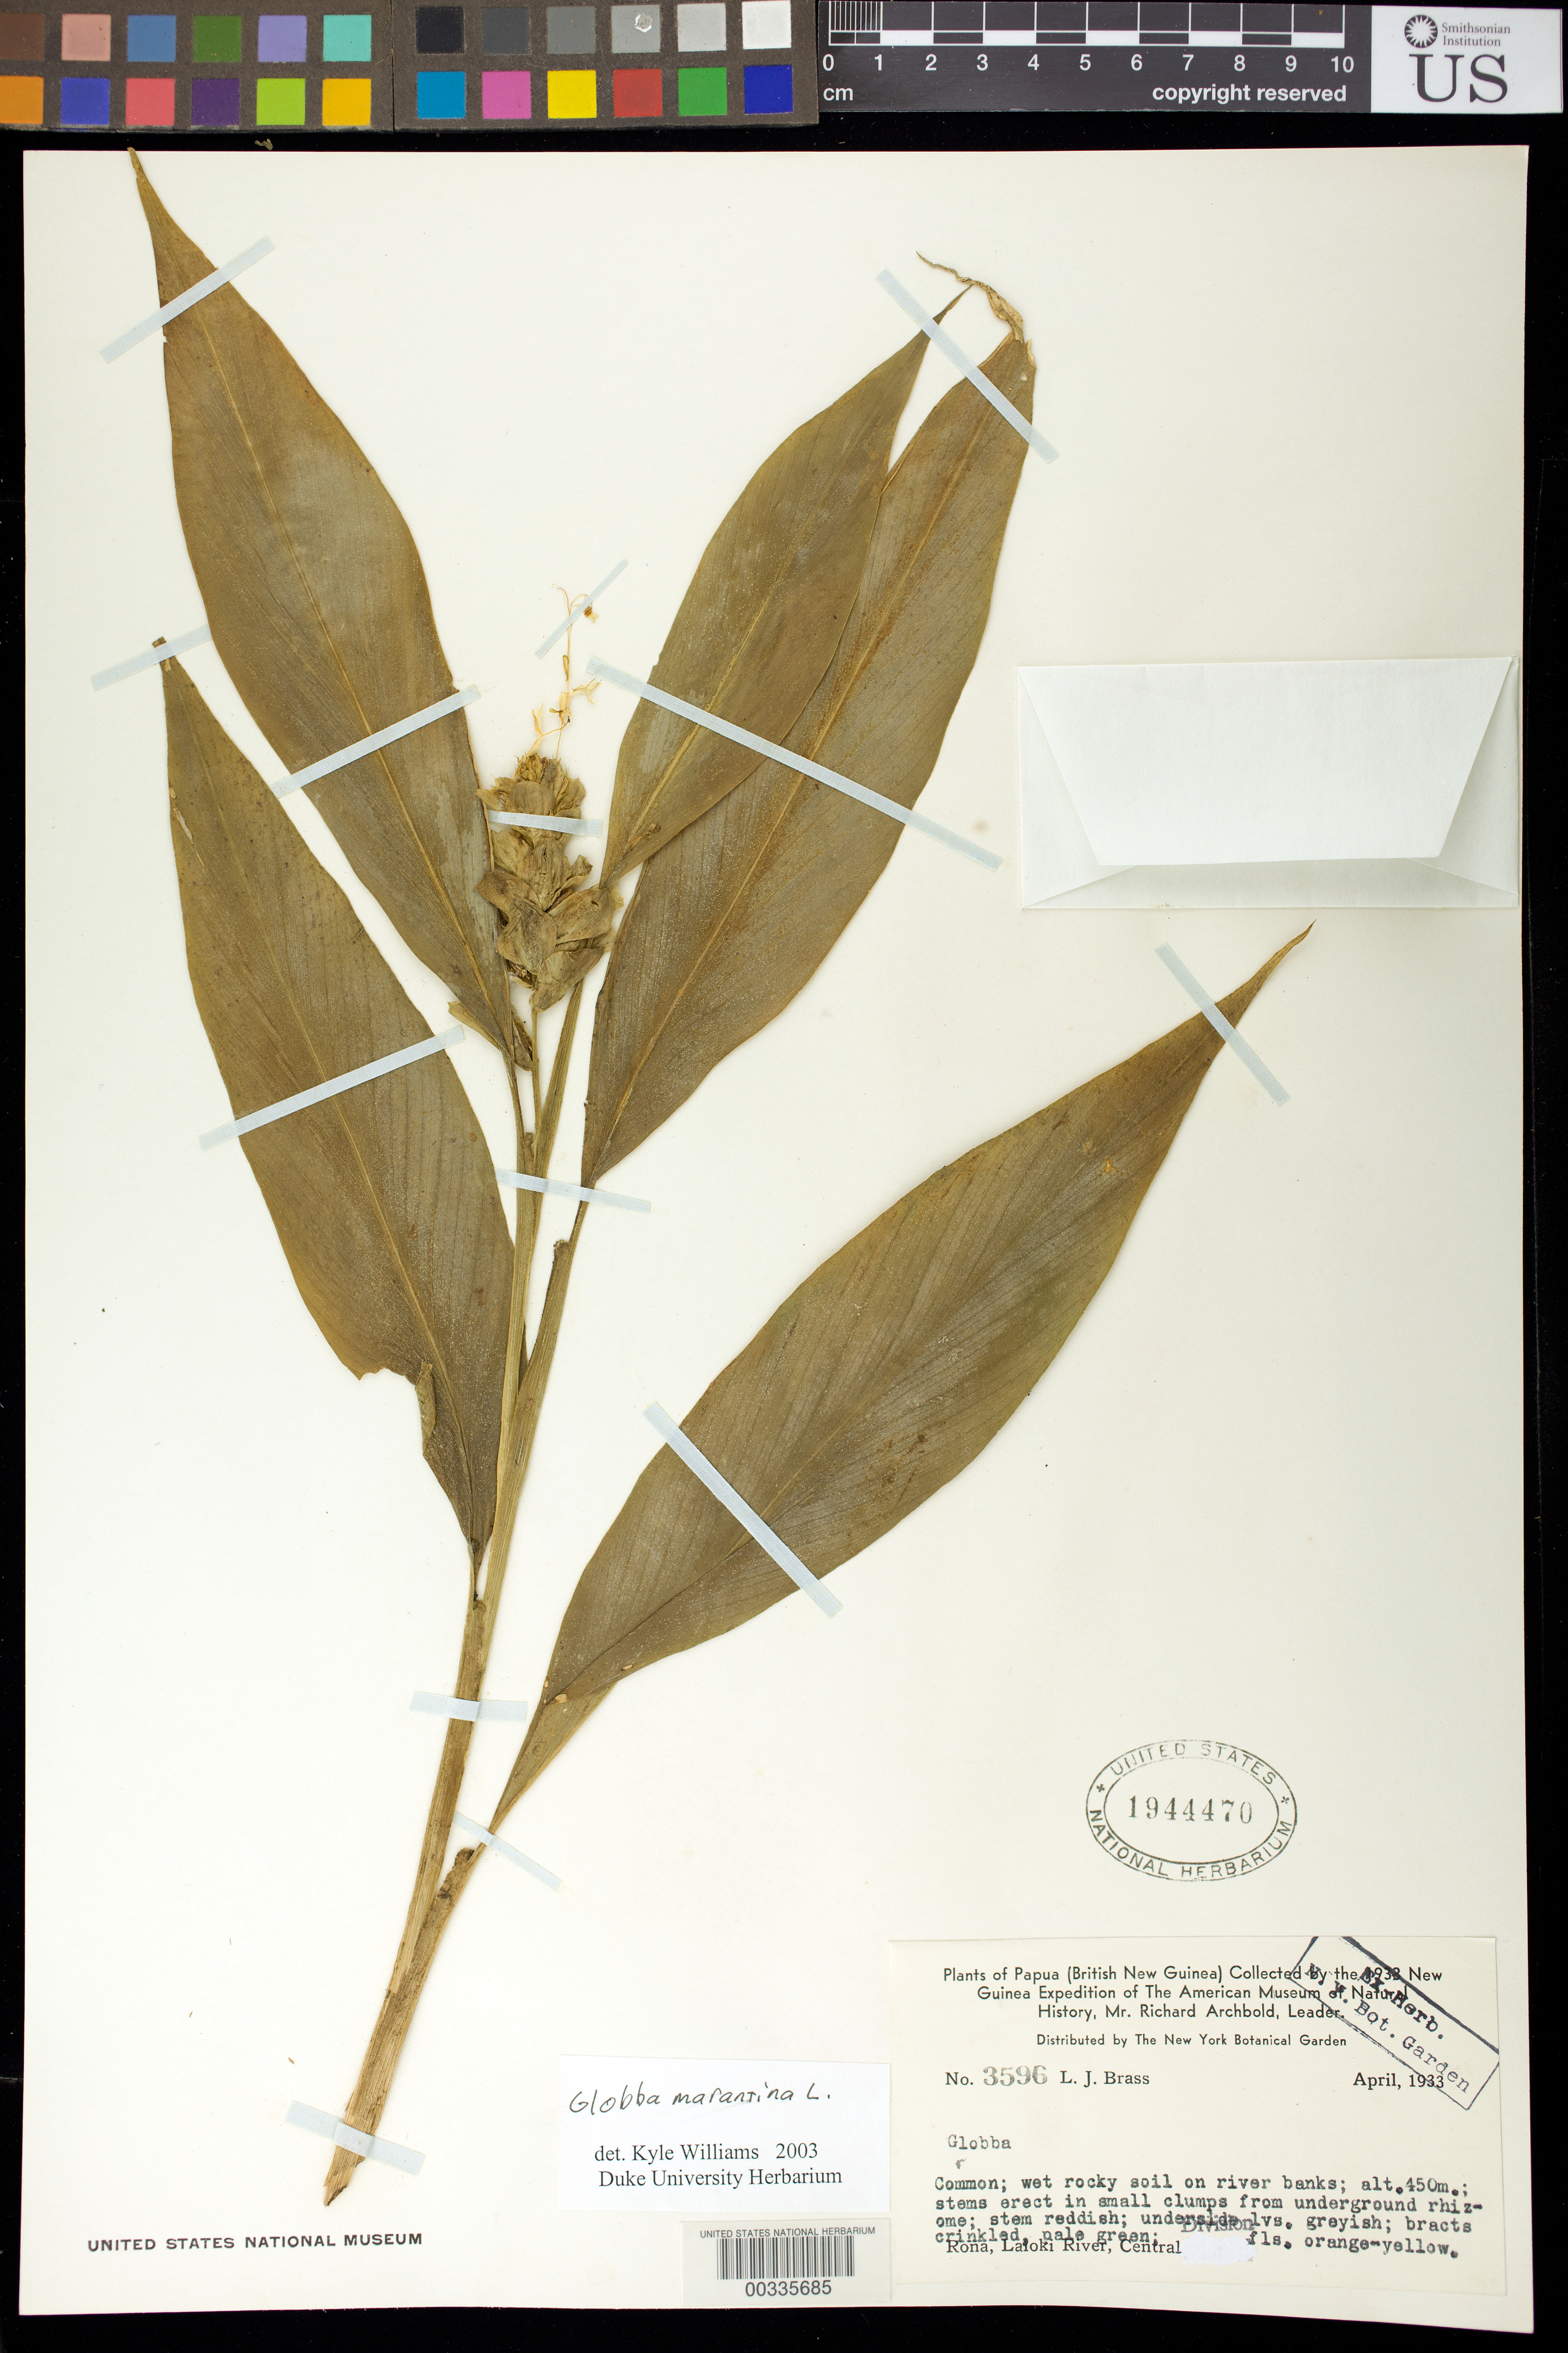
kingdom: Plantae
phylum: Tracheophyta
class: Liliopsida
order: Zingiberales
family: Zingiberaceae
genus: Globba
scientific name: Globba marantina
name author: L.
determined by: Williams, K. J.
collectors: L. J. Brass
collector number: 3596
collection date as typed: Apr 1933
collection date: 1933-04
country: Papua New Guinea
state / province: Central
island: New Guinea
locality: Rona, laioki river, central division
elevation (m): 450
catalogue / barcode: US 1944470